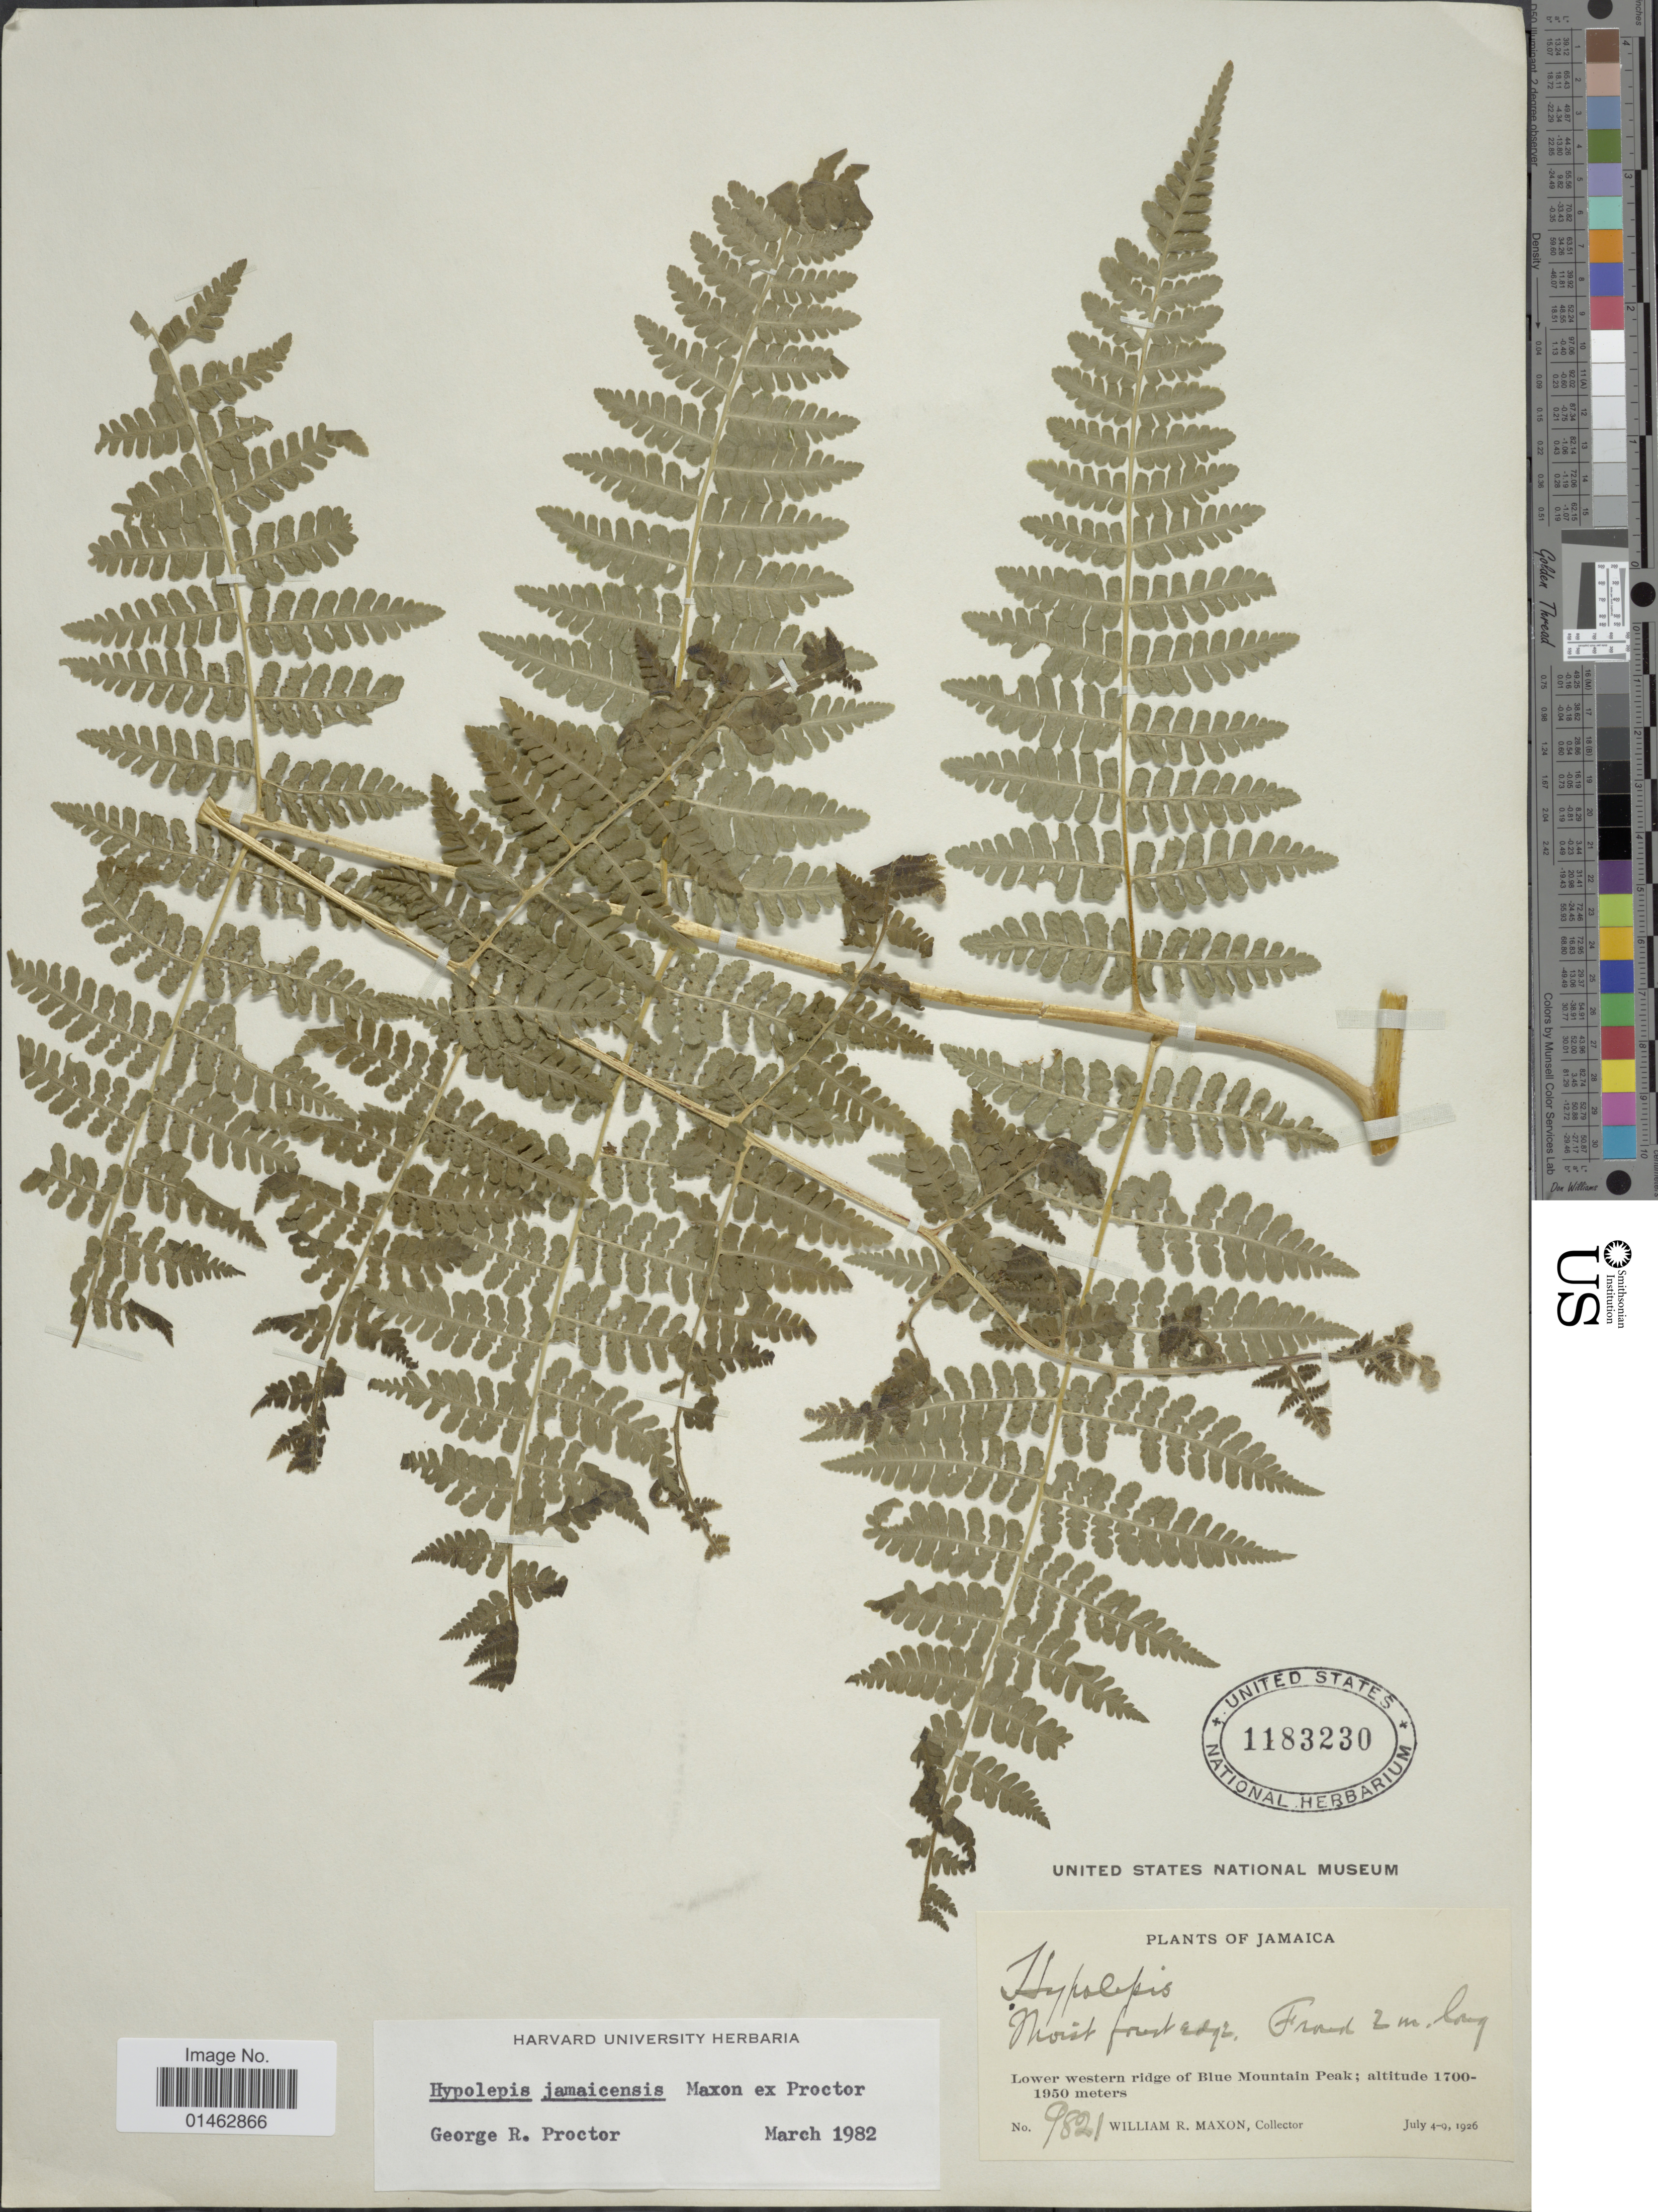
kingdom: Plantae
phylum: Tracheophyta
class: Polypodiopsida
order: Polypodiales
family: Dennstaedtiaceae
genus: Hypolepis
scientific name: Hypolepis jamaicensis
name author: Maxon ex Proctor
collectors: W. R. Maxon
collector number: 9821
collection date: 1926-07-04/1926-07-09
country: Jamaica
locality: Lower western ridge of bLue Mountain Peak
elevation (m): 1700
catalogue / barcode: US 1183230